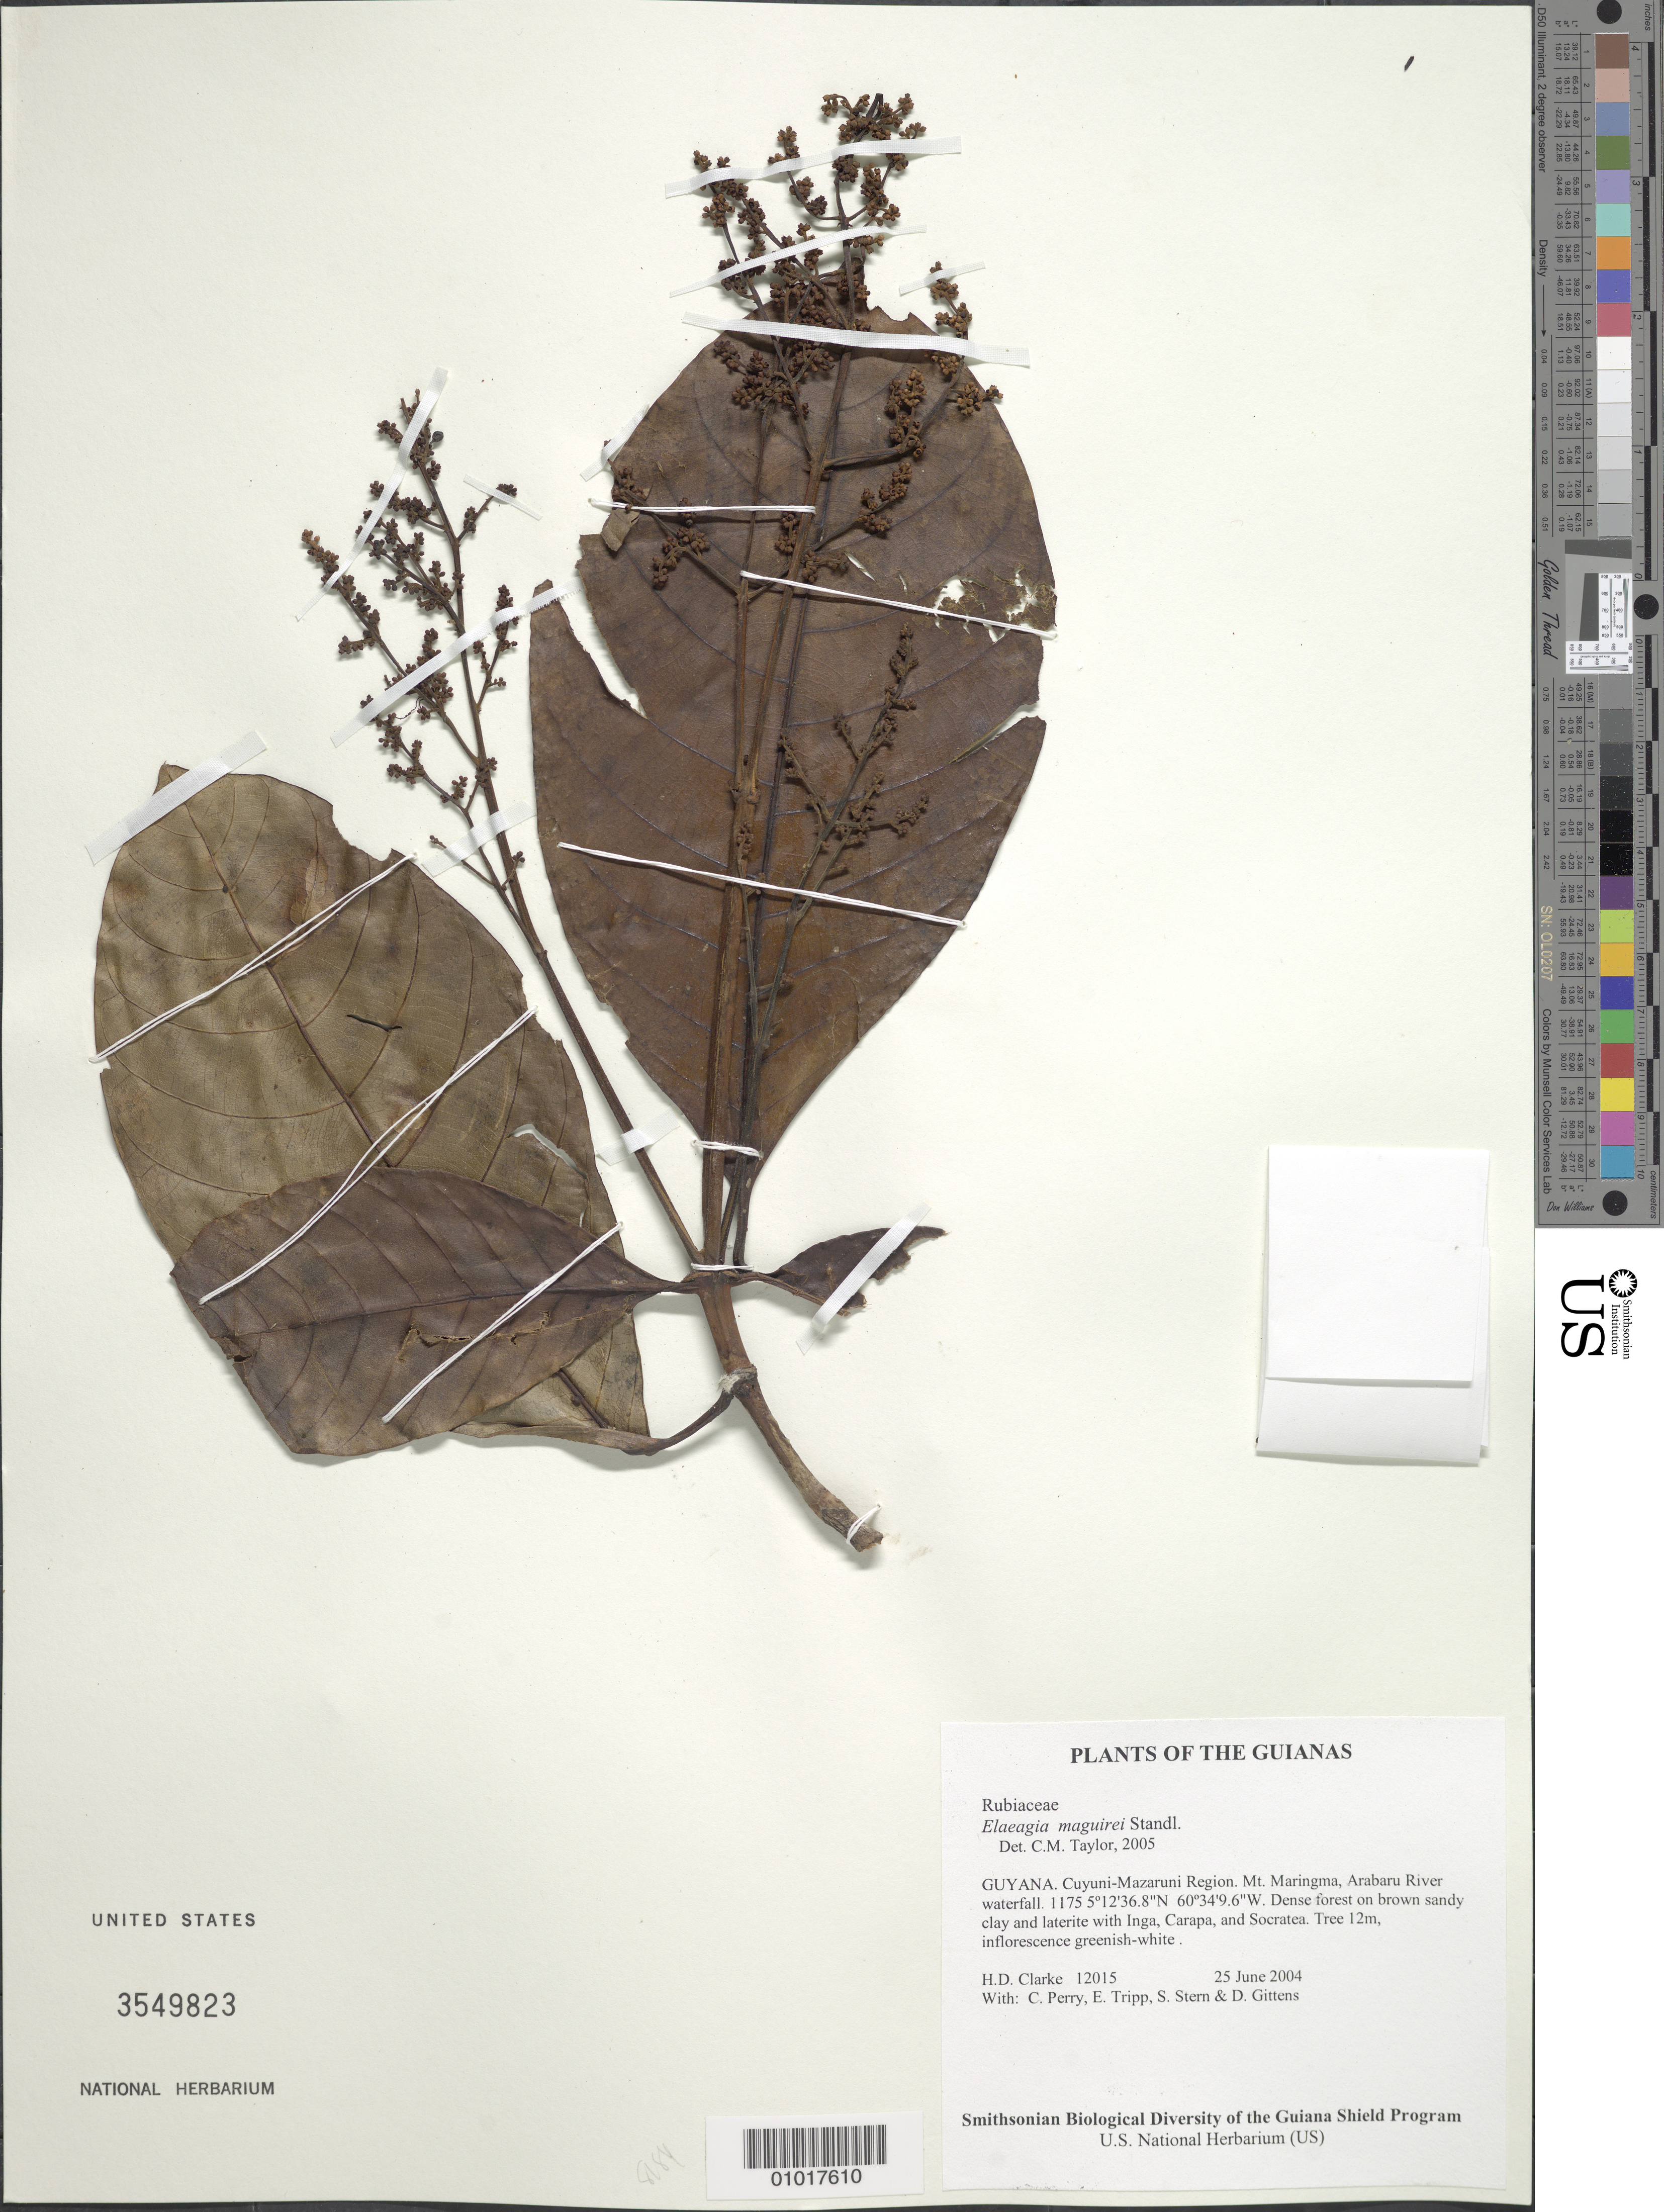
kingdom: Plantae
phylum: Tracheophyta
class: Magnoliopsida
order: Gentianales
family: Rubiaceae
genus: Elaeagia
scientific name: Elaeagia maguirei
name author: Standl.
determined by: Taylor, Charlotte M.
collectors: H. D. Clarke, C. Perry, E. Tripp, S. R. Stern & D. Gittens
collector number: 12015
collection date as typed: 25 June 2004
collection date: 2004-06-25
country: Guyana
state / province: Cuyuni-Mazaruni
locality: Mt. Maringma, Arabaru River waterfall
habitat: Dense forest on brown sandy clay and laterite with Inga, Carapa, and Socratea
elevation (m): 1175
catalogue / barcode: US 3549823